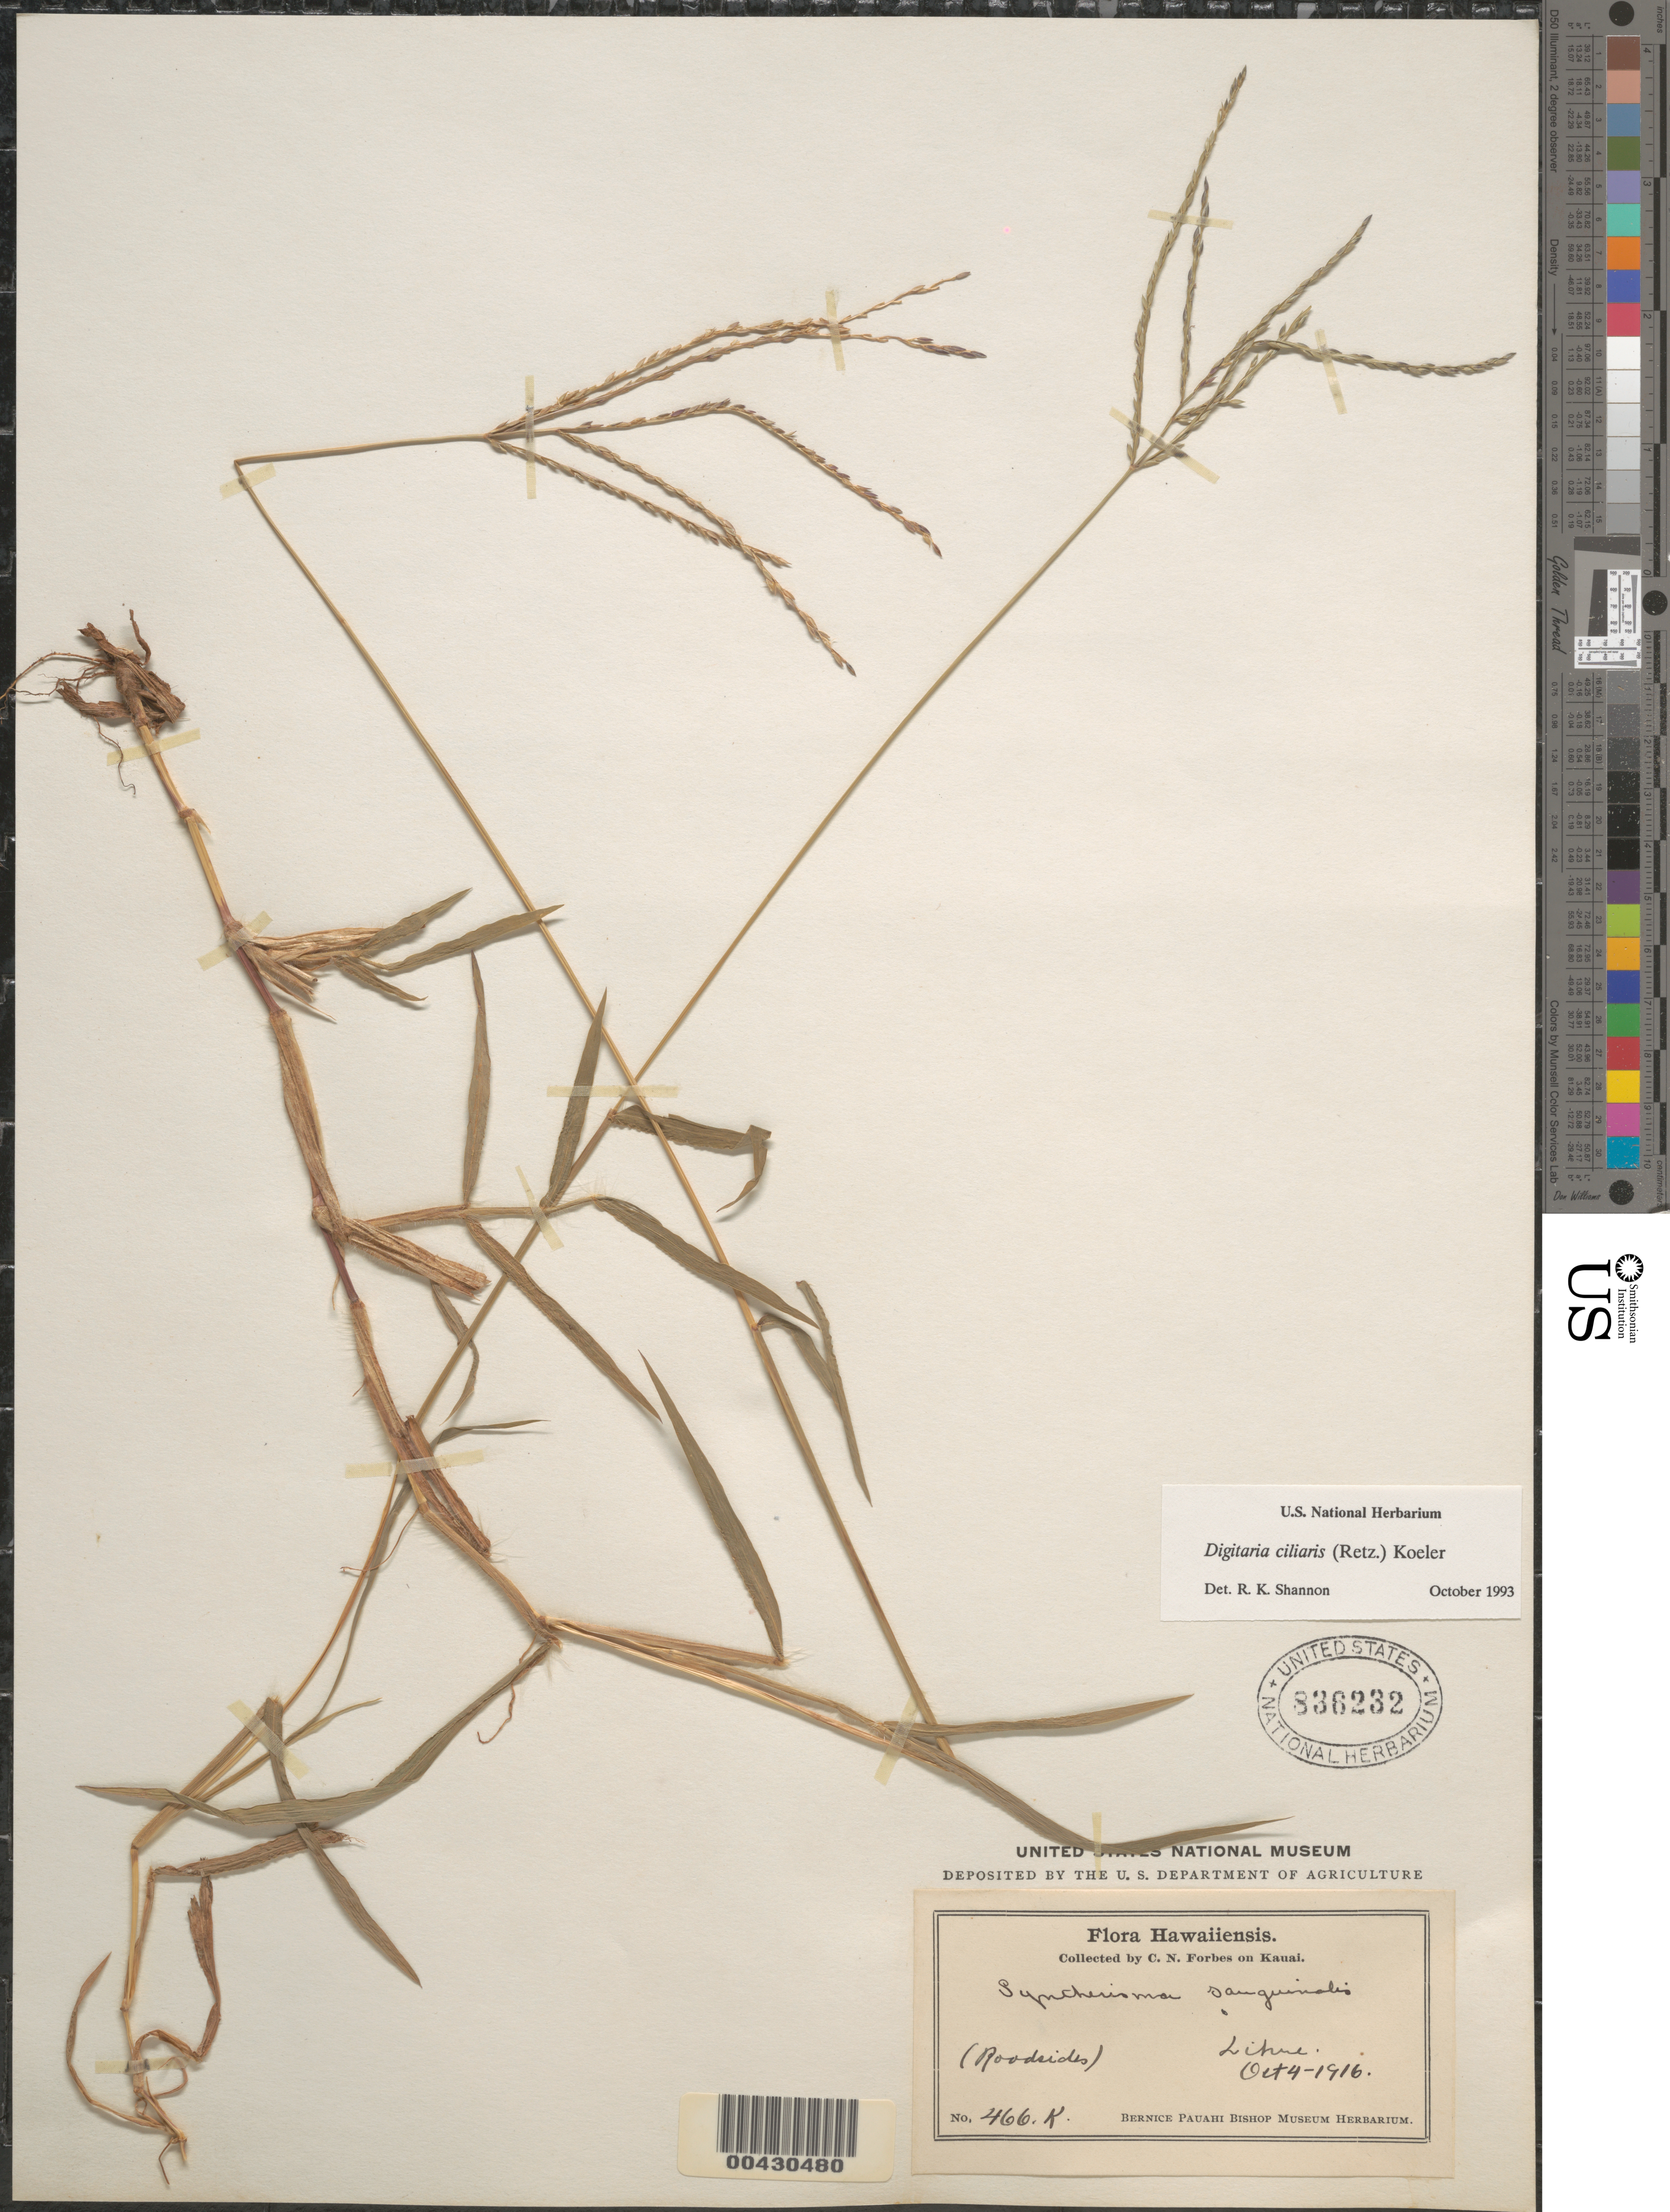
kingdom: Plantae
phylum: Tracheophyta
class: Liliopsida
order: Poales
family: Poaceae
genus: Digitaria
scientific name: Digitaria ciliaris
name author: (Retz.) Koeler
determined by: Shannon, R. K., (UNITED STATES)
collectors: C. N. Forbes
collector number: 466.K.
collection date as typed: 4 Oct 1916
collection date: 1916-10-04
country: United States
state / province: Hawaii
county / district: Kauai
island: Kaua'i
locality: Lihue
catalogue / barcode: US 836232